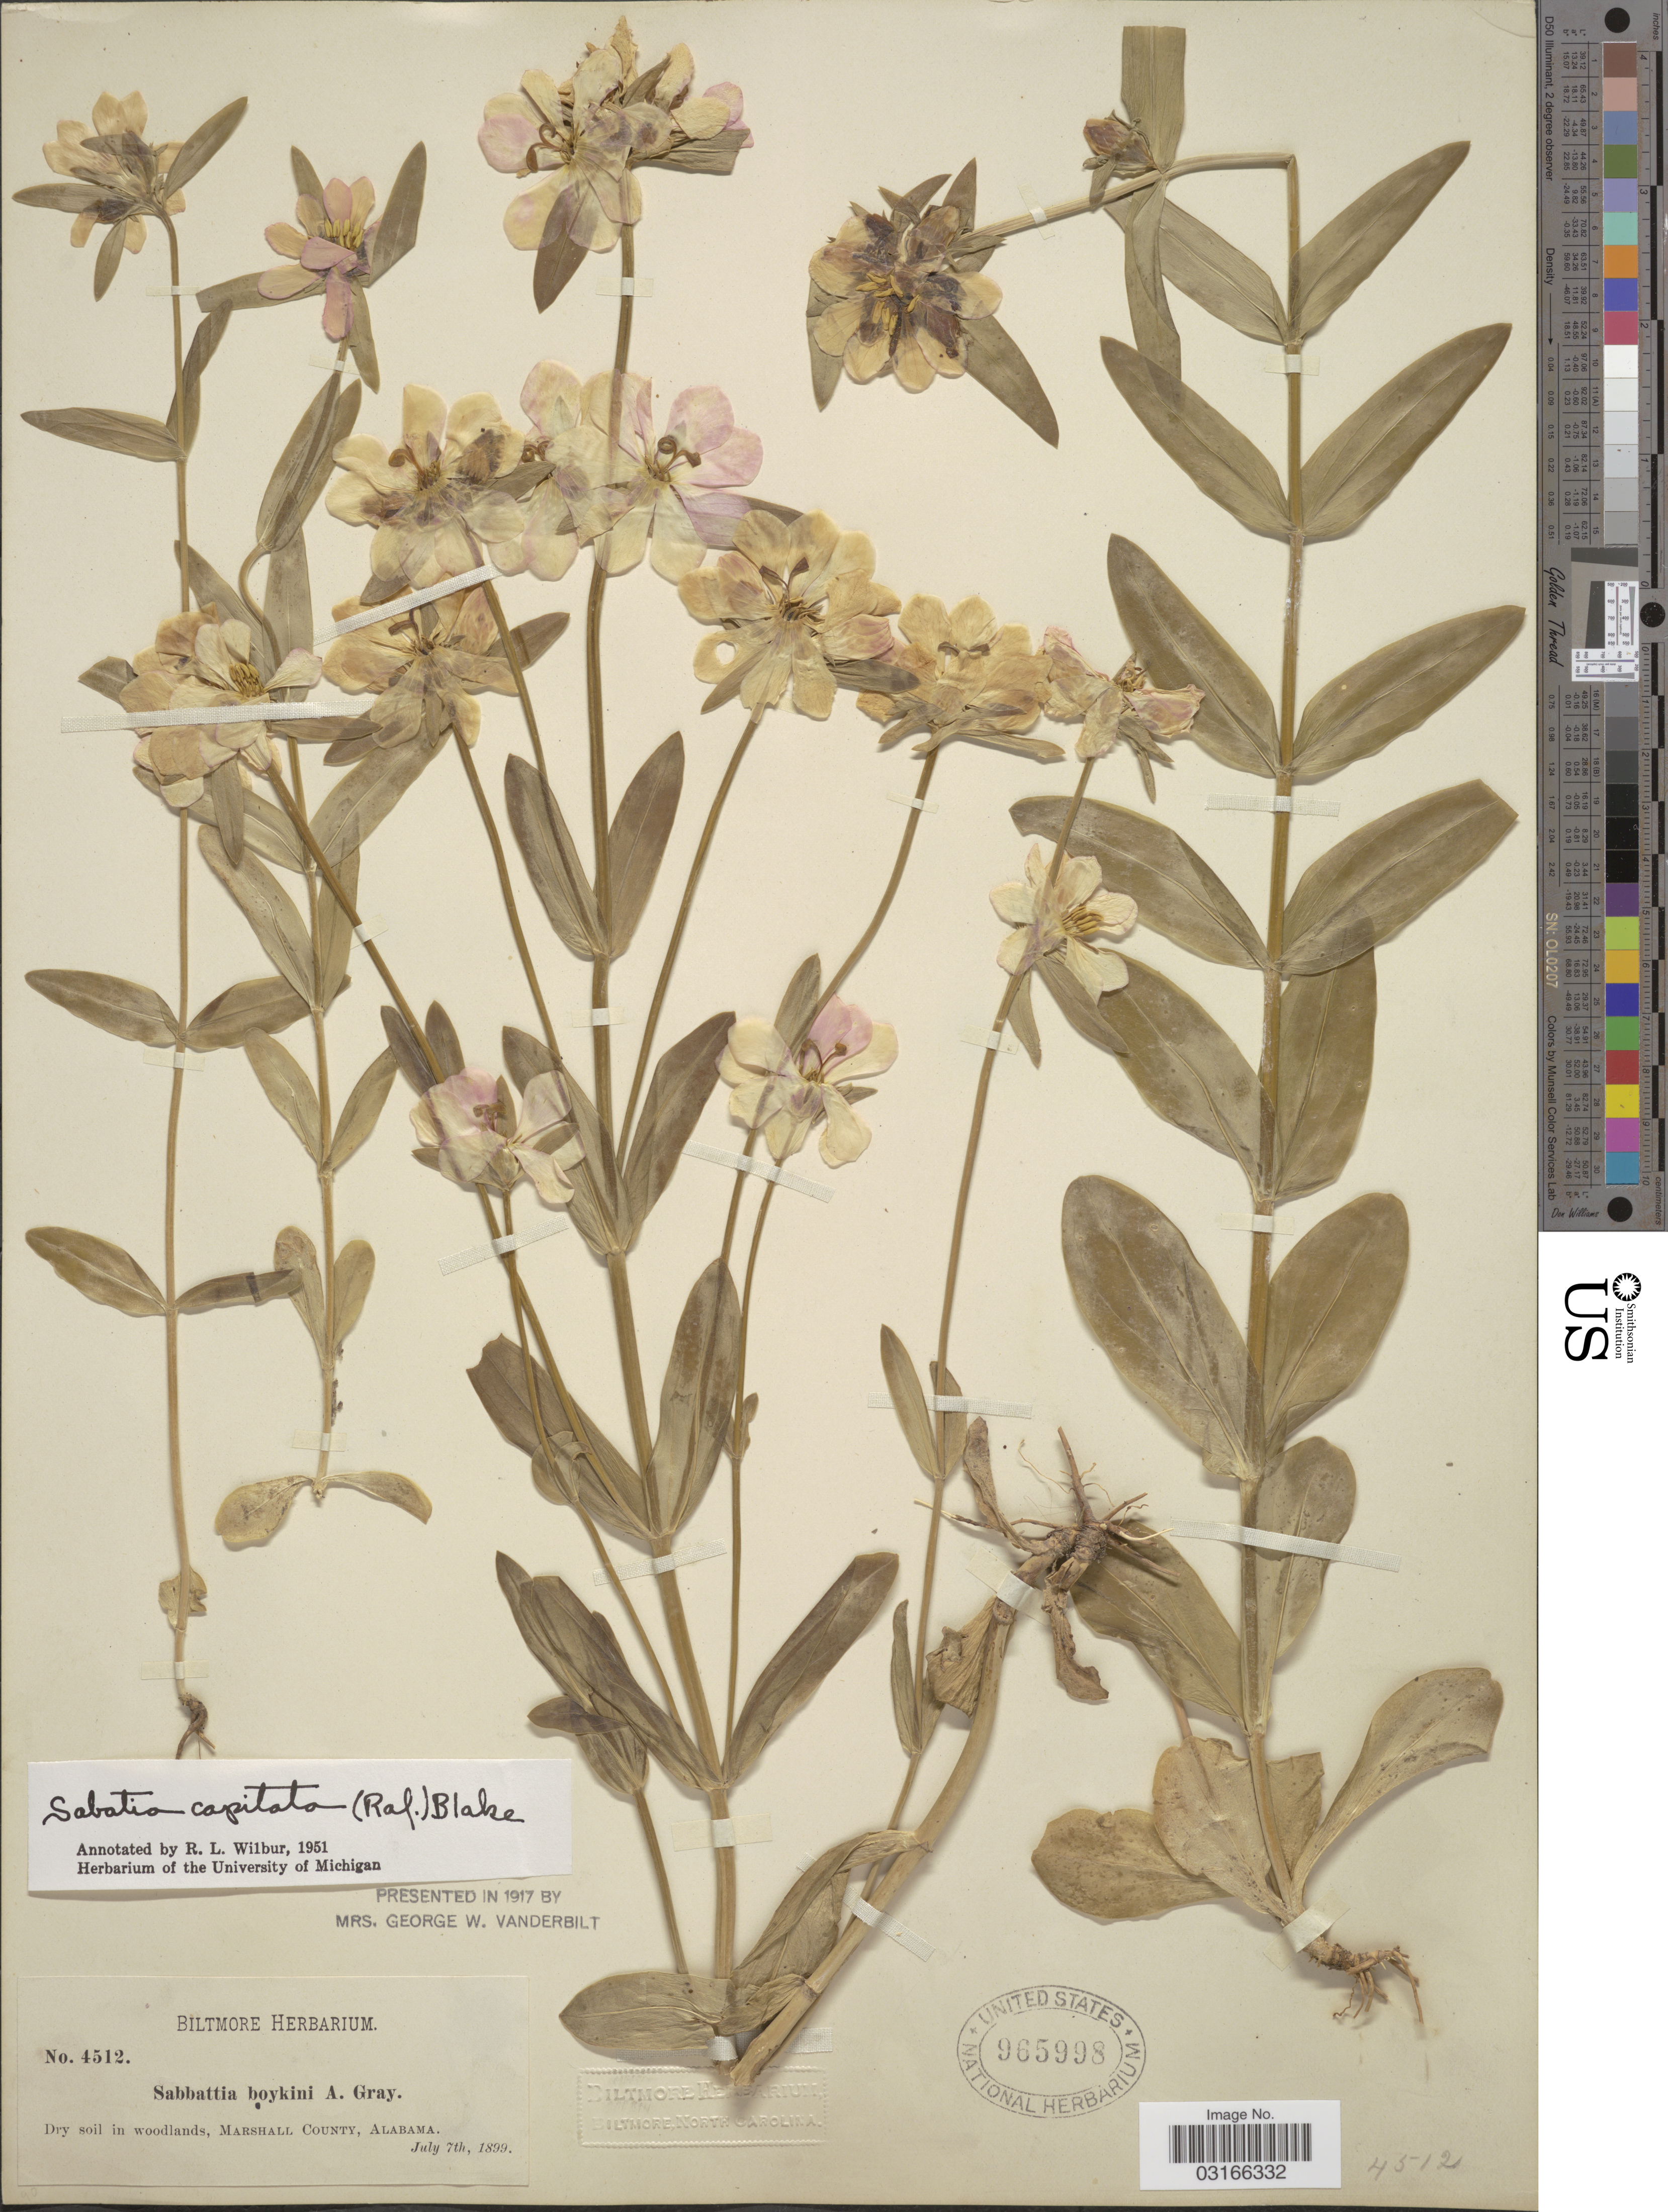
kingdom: Plantae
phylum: Tracheophyta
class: Magnoliopsida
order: Gentianales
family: Gentianaceae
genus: Sabatia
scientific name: Sabatia capitata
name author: (Raf.) S.F. Blake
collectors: ex herb. Biltmore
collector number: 4512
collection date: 1899-07-07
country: United States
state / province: Alabama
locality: Dry soil in woodlands, Marshall County.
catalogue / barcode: US 965998